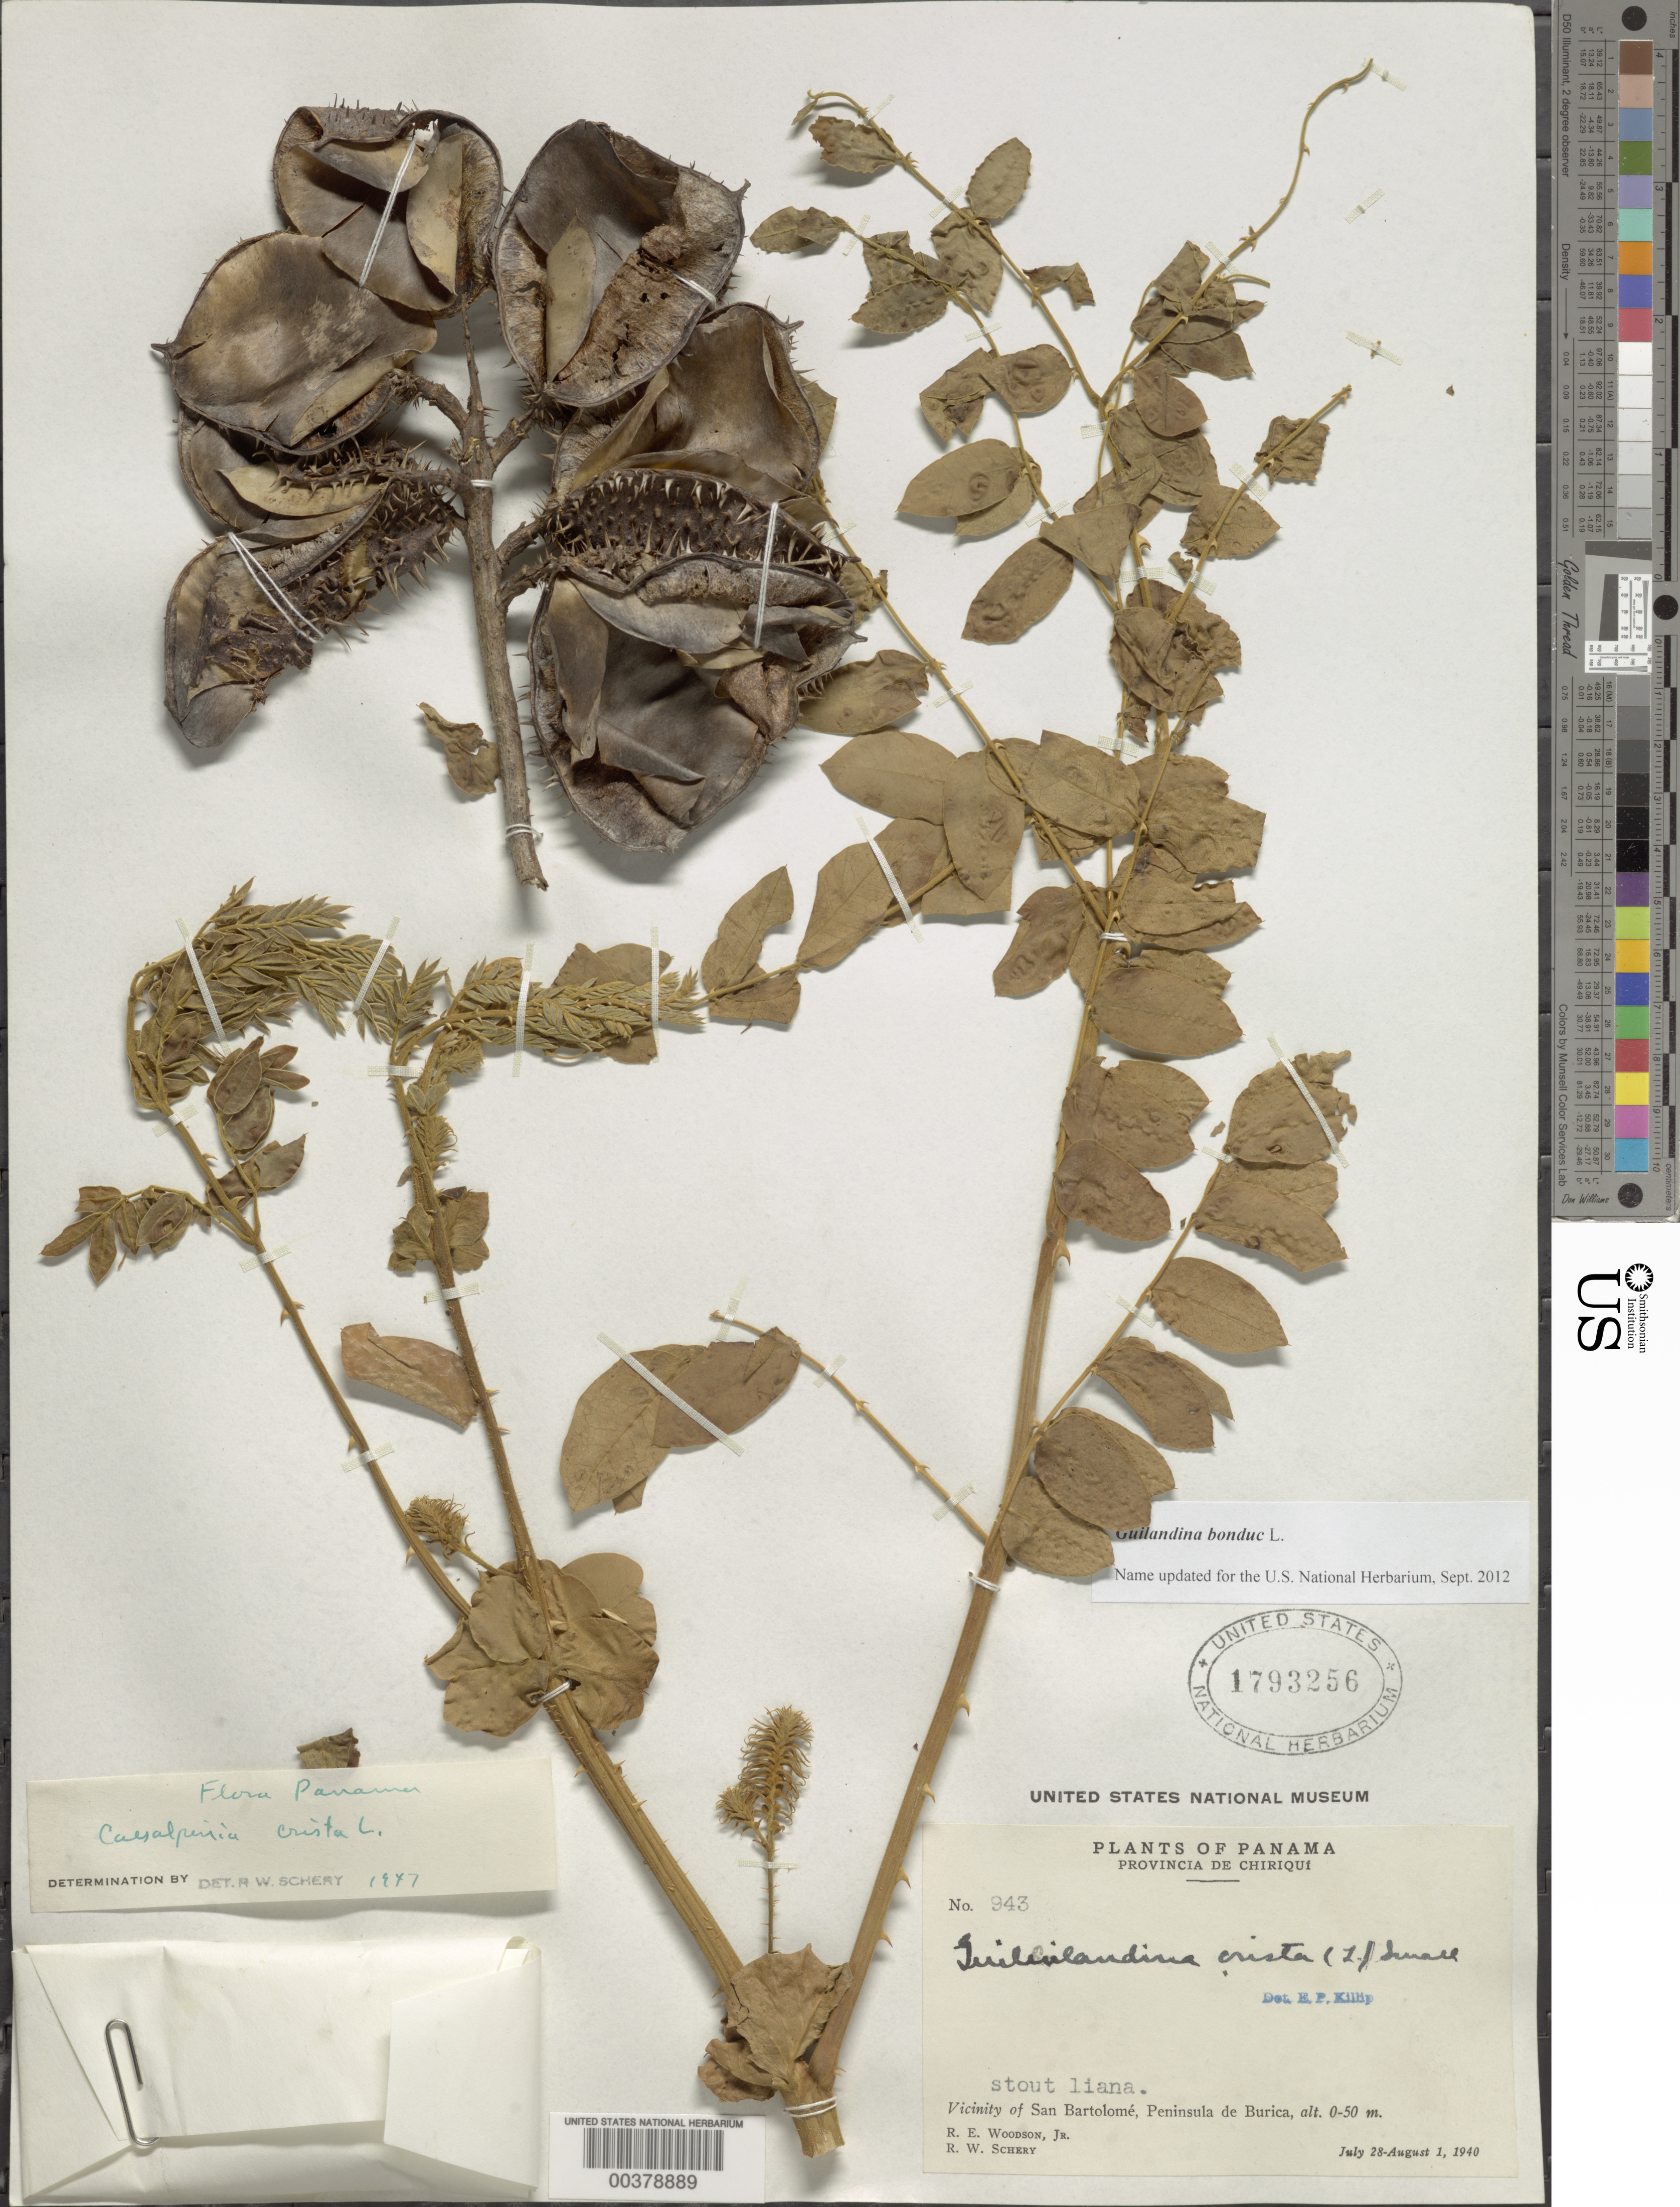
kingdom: Plantae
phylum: Tracheophyta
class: Magnoliopsida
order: Fabales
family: Fabaceae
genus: Guilandina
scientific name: Guilandina bonduc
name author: L.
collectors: R. E. Woodson & R. W. Schery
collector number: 943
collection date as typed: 28 Jul 1940 to 01 Aug 1940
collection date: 1940-07-28/1940-08-01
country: Panama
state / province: Chiriquí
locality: Vicinity of San Bartolome, Peninsula de Burica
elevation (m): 0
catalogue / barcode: US 1793256